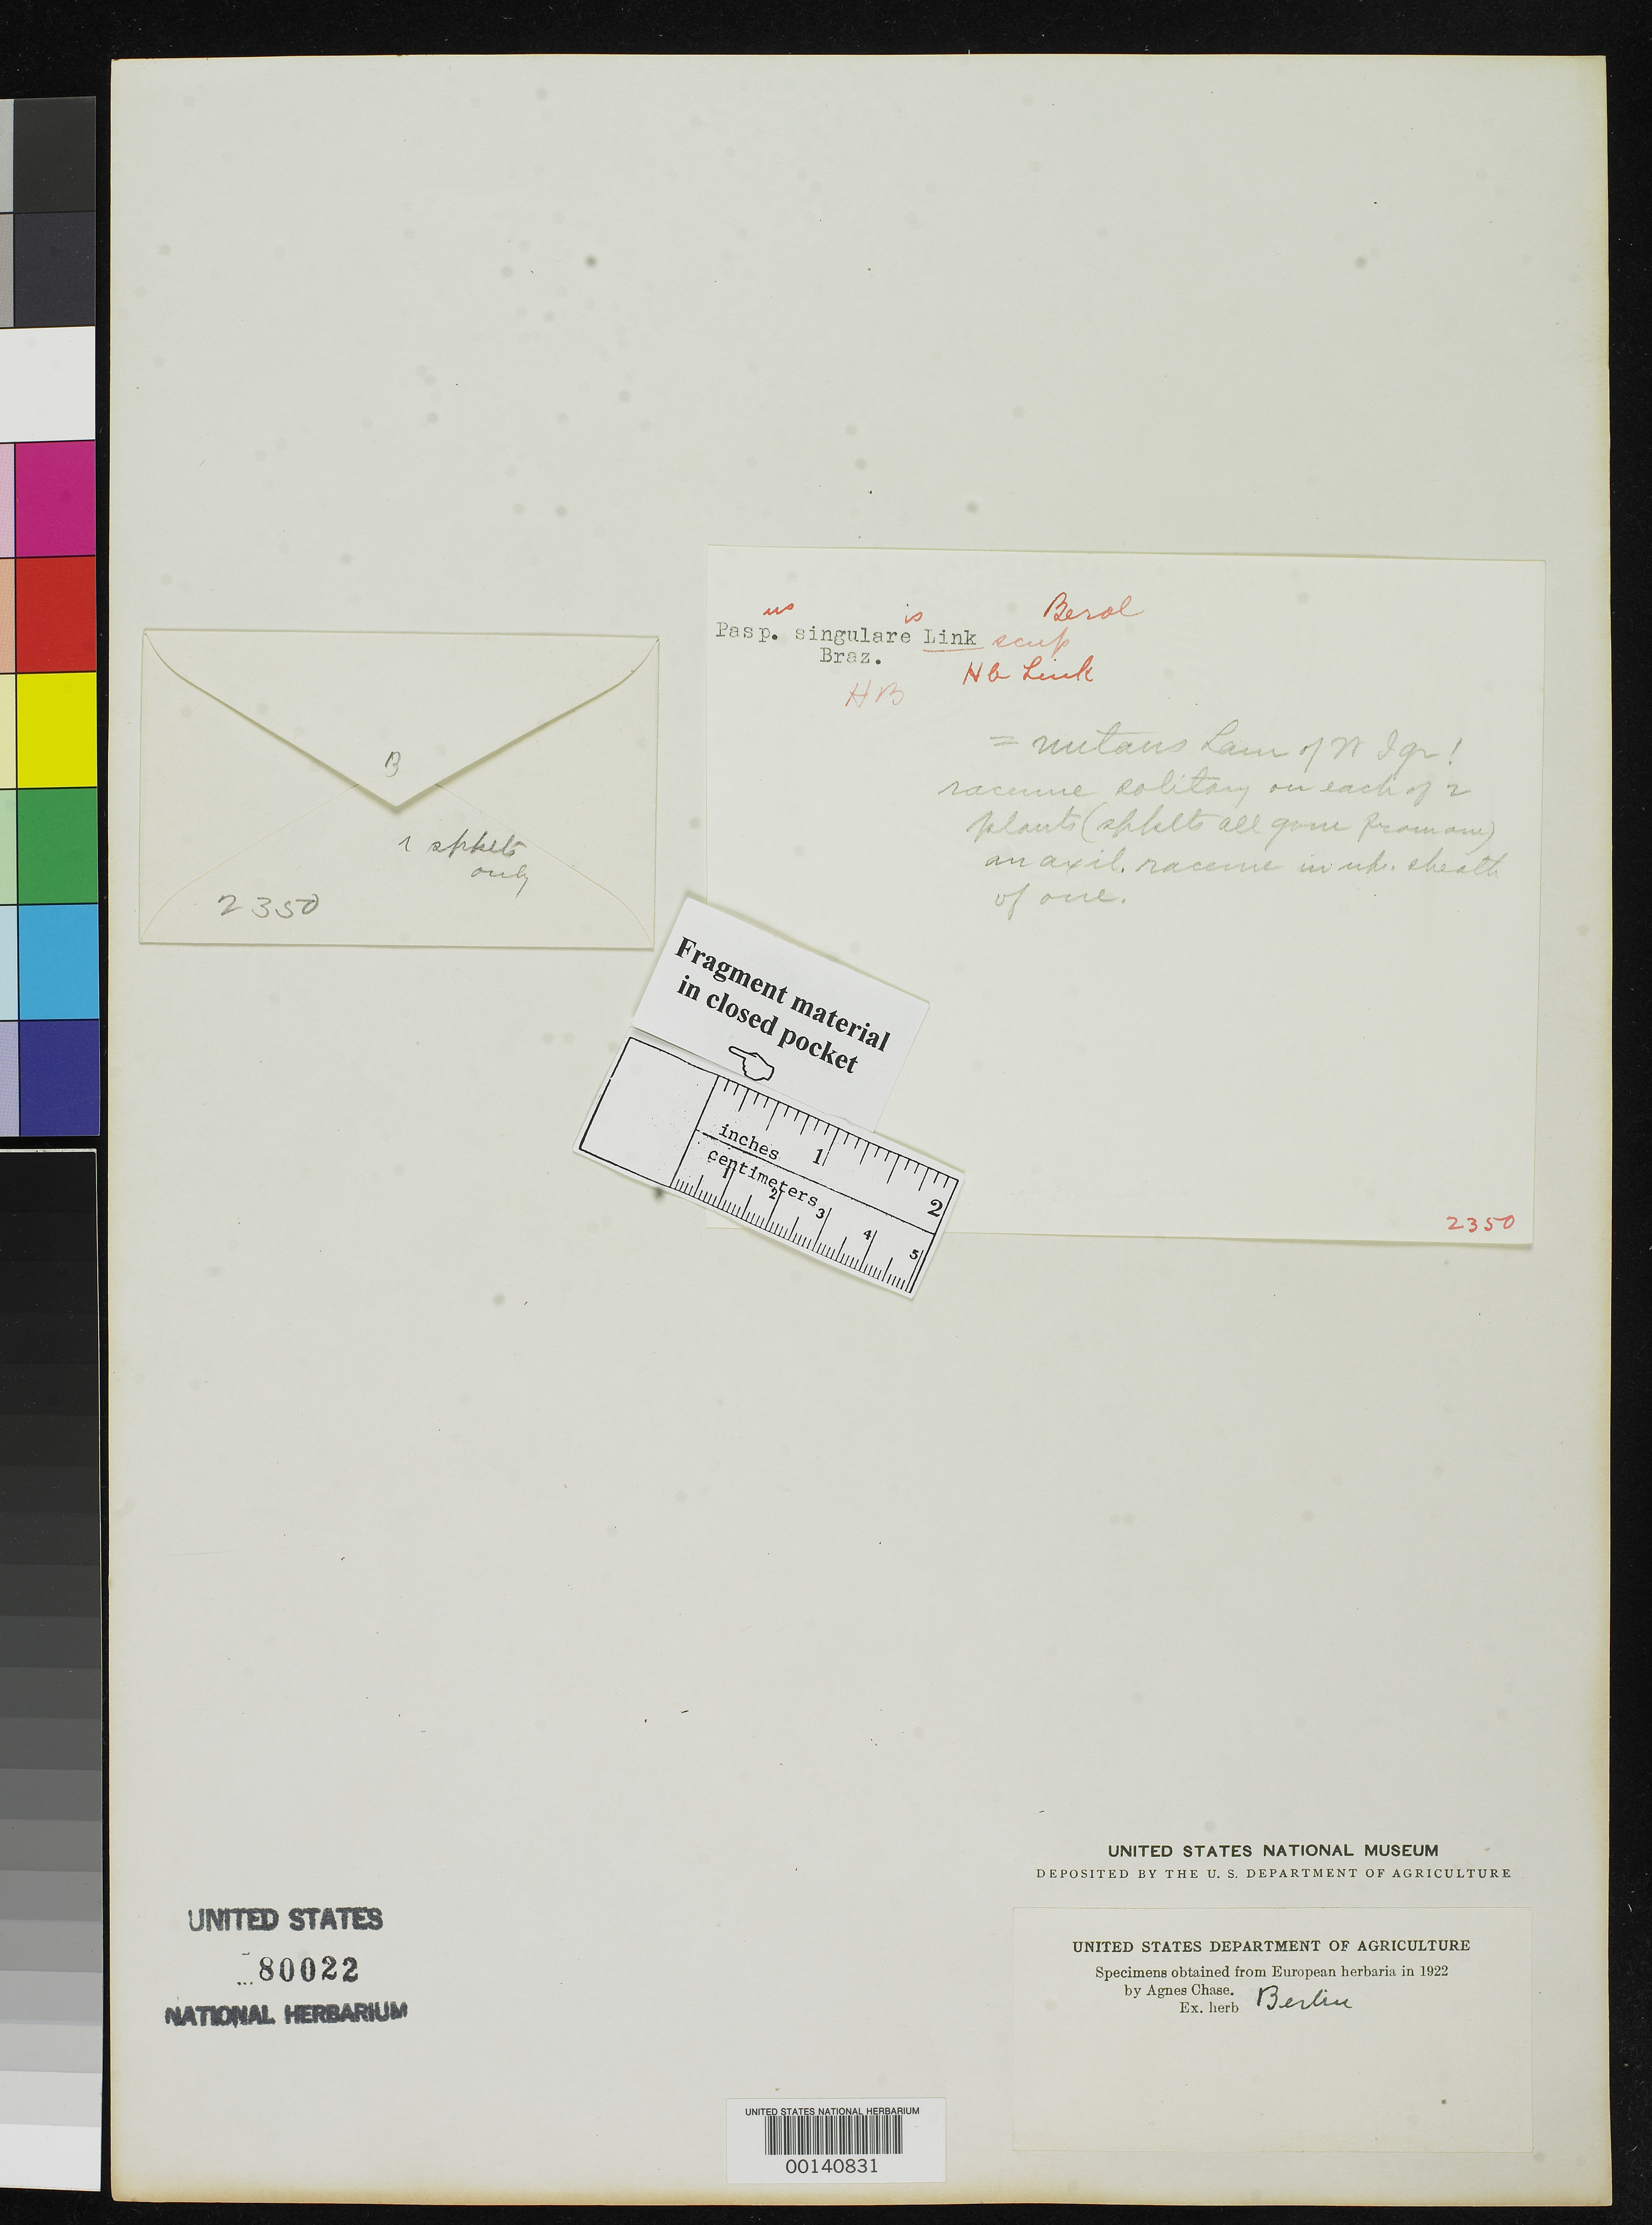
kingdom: Plantae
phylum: Tracheophyta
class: Liliopsida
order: Poales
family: Poaceae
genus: Paspalum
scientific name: Paspalum singulare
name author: Link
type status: Type Fragment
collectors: F. W. Humboldt & A. J. A. Bonpland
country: Brazil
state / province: Minas Gerais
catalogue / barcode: US 80022